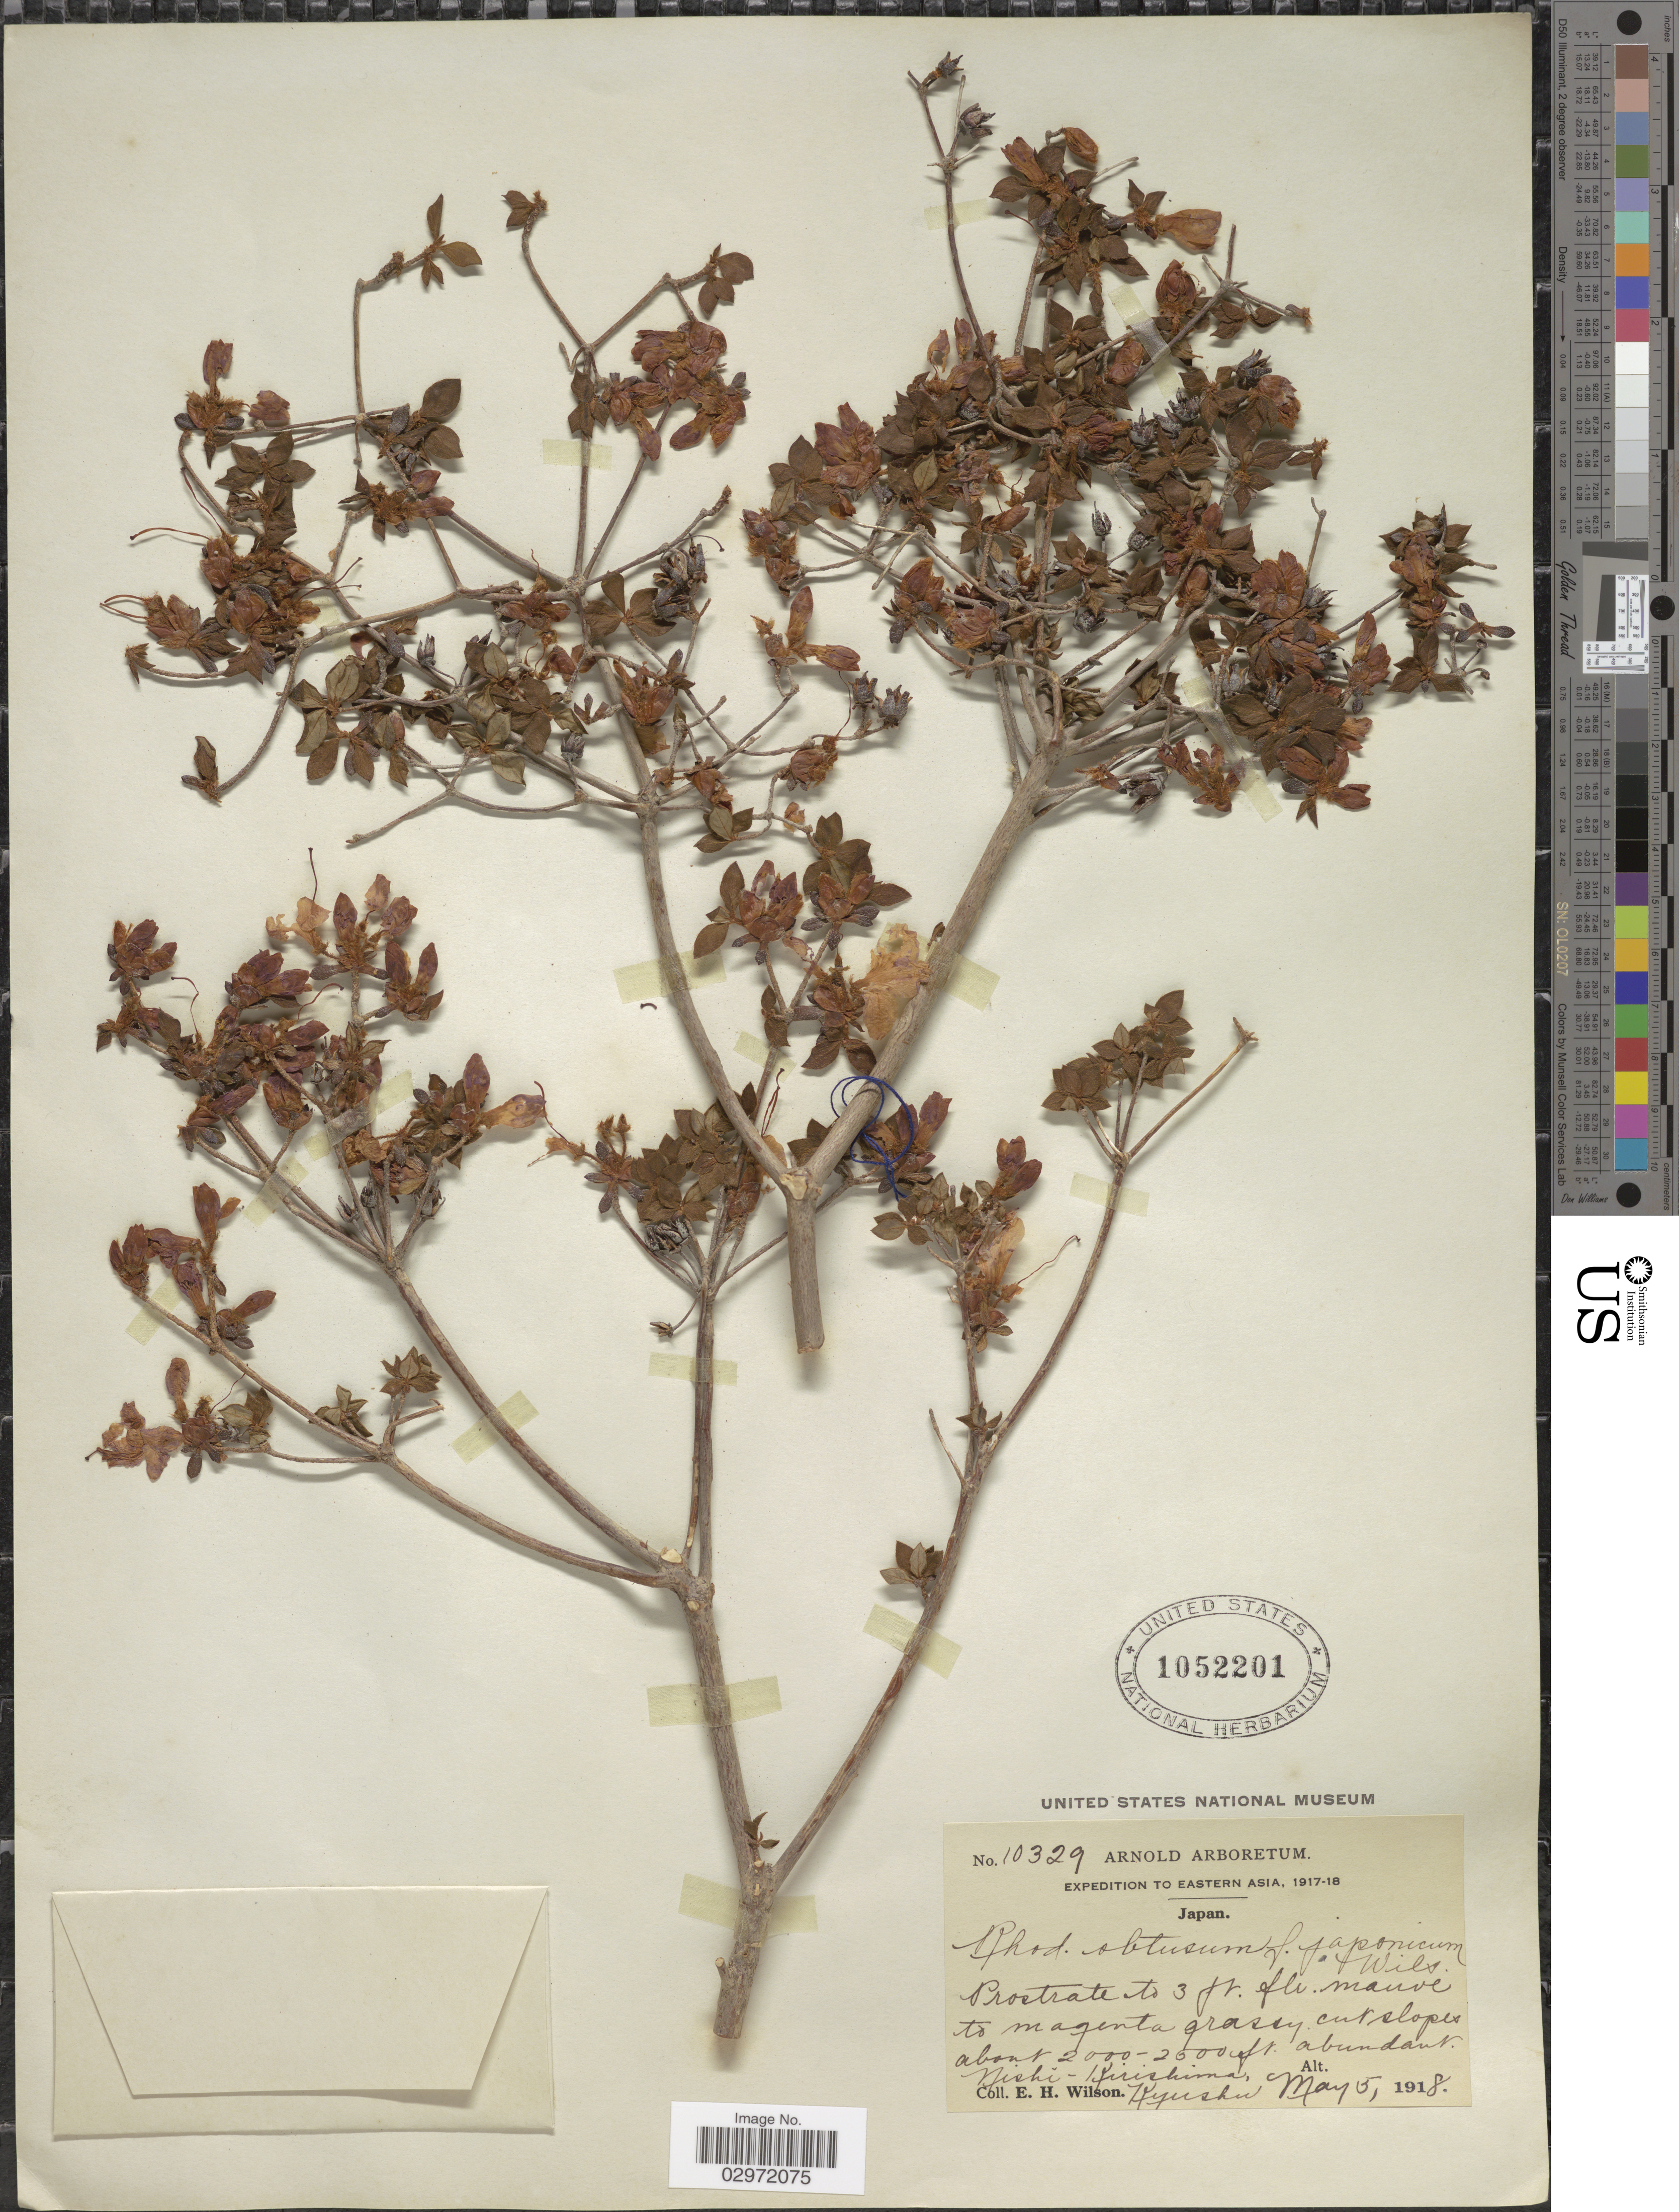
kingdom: Plantae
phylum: Tracheophyta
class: Magnoliopsida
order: Ericales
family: Ericaceae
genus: Rhododendron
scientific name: Rhododendron obtusum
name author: (Lindl.) Planch.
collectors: E. Wilson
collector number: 10329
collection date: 1918-05-05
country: Japan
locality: Eastern Asia. Nishi-Kirishima, Kyushu.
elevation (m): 610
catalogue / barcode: US 1052201